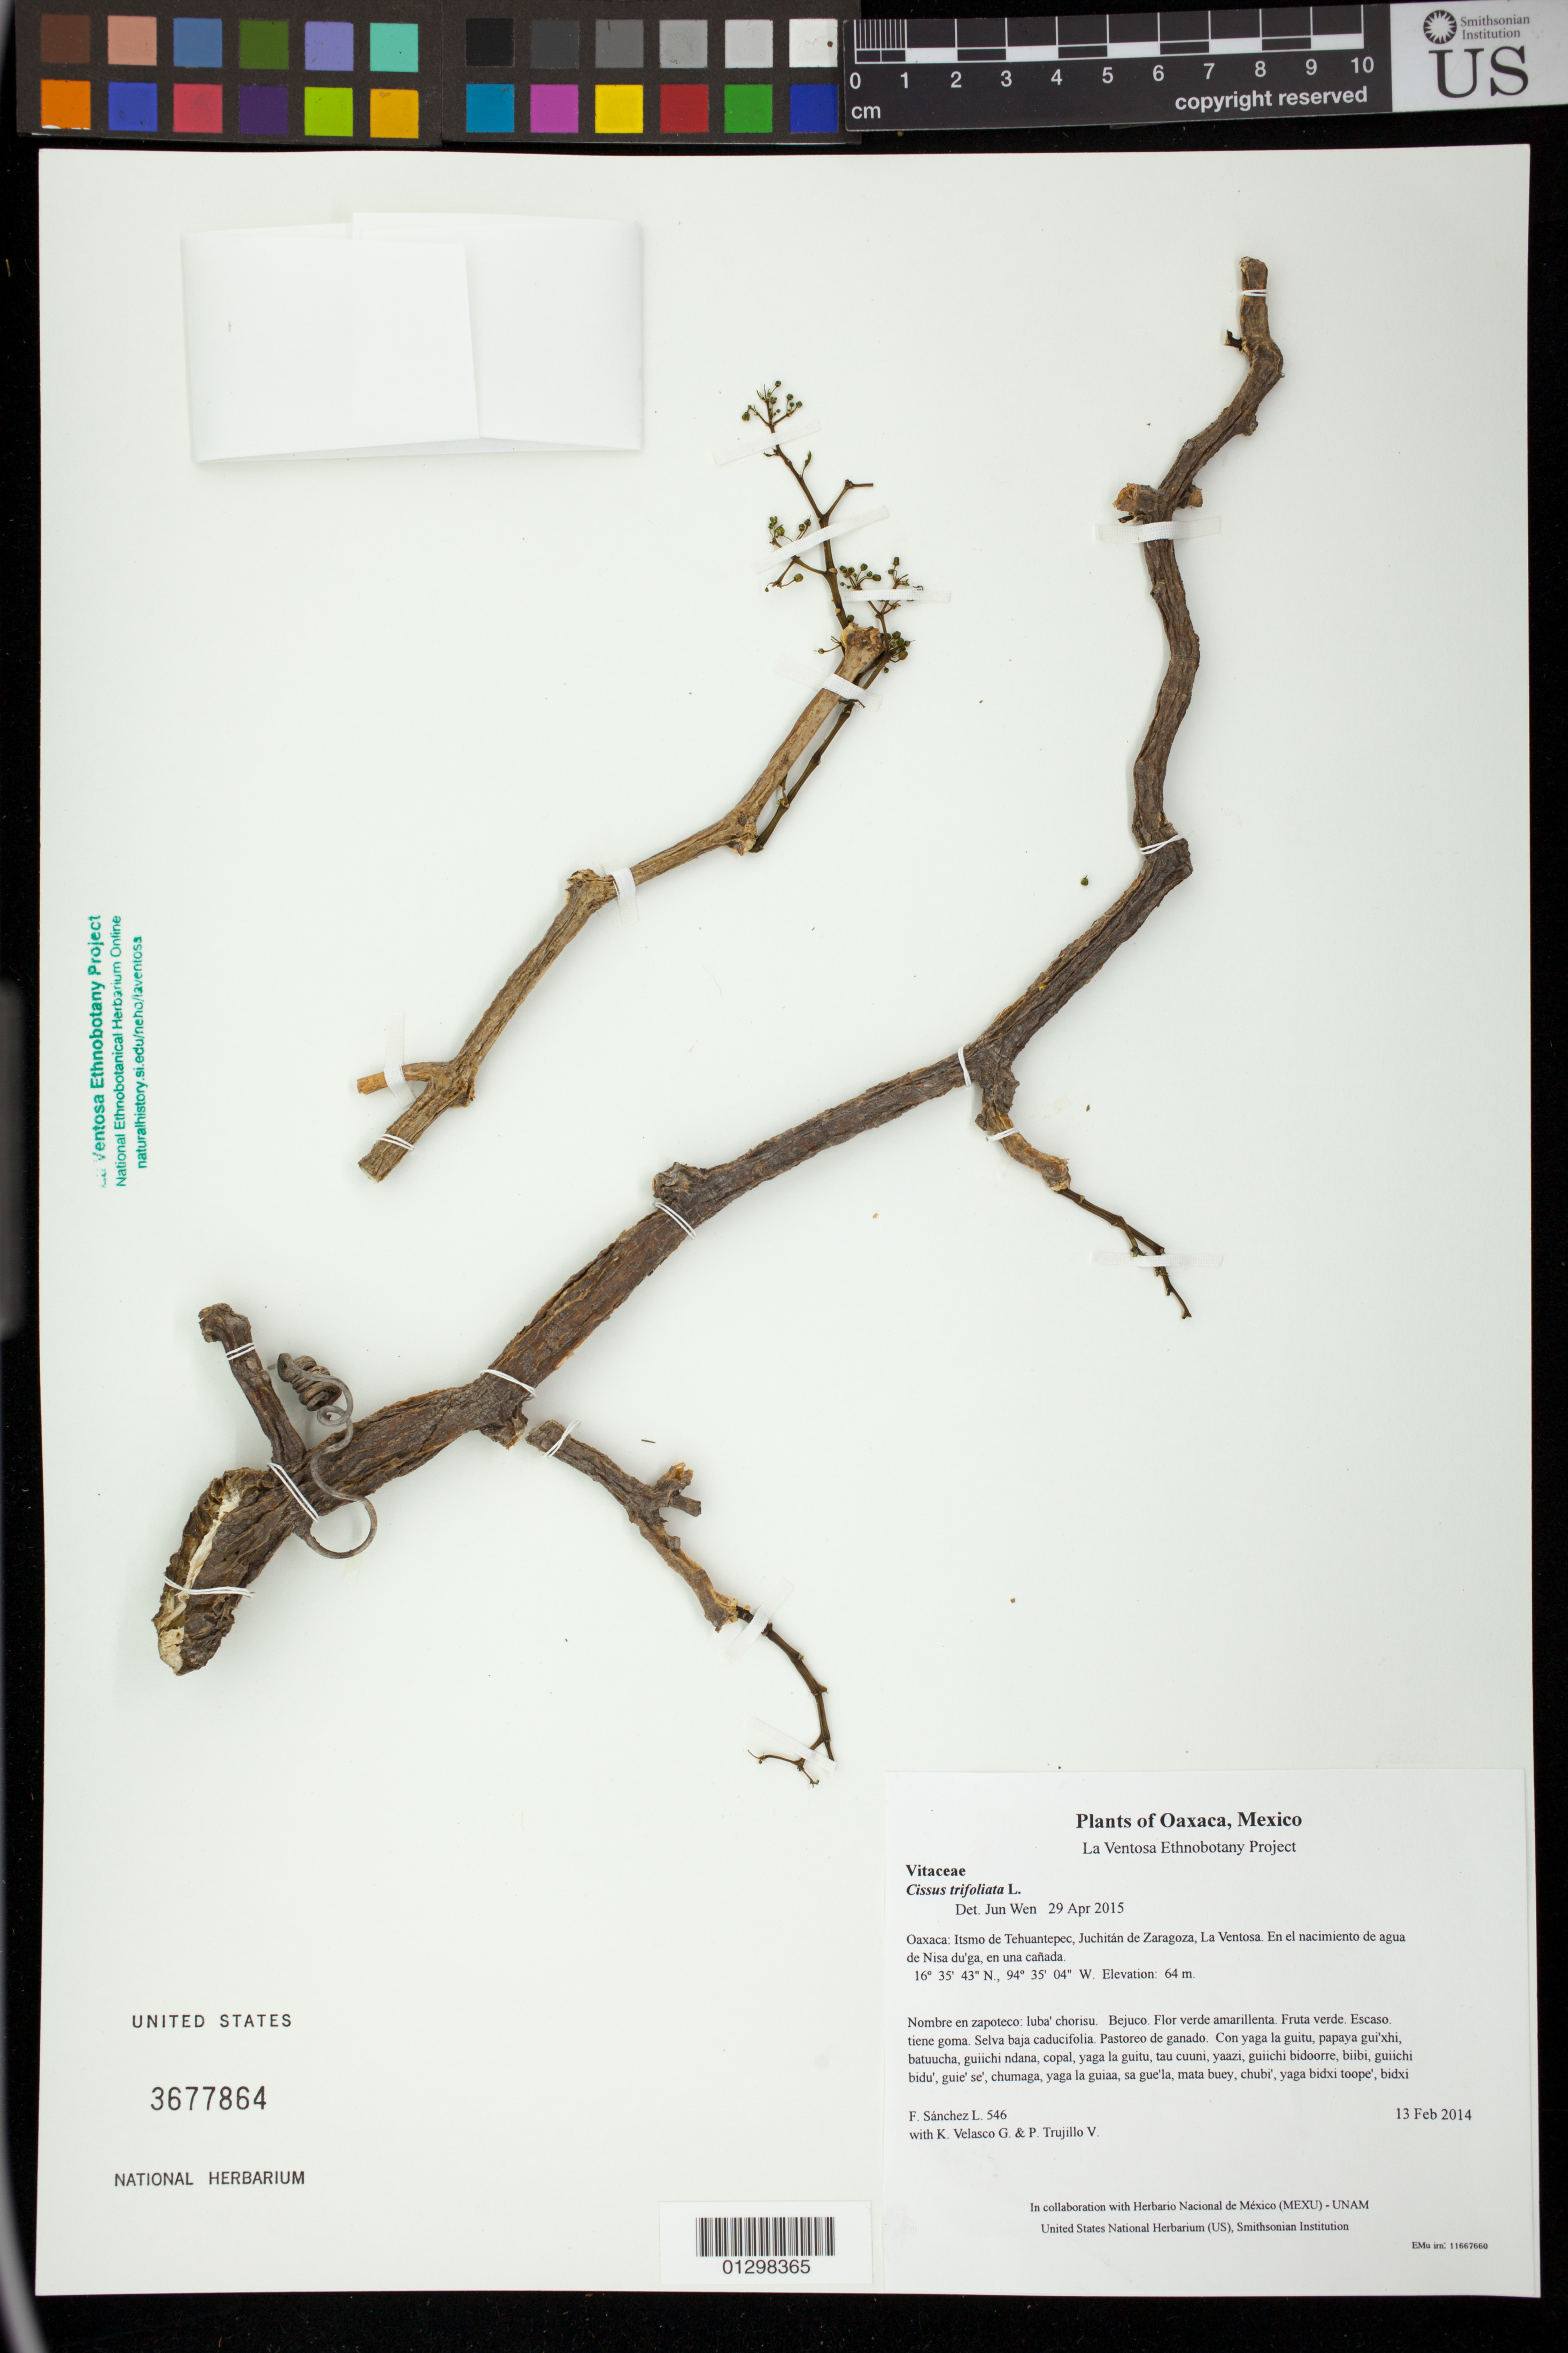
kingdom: Plantae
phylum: Tracheophyta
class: Magnoliopsida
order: Vitales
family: Vitaceae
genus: Cissus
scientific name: Cissus trifoliata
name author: (L.) L.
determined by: Wen, Jun, (BOT), Smithsonian Institution - National Museum of Natural History (UNITED STATES)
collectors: F. Sánchez L., K. Velasco G. & P. Trujillo V.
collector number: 546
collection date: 2014-02-13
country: Mexico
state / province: Oaxaca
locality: Itsmo de Tehuantepec, Juchitán de Zaragoza, La Ventosa. En el nacimiento de agua de Nisa du'ga, en una cañada.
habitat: Selva baja caducifolia. Pastoreo de ganado.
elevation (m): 64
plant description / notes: MEXU, SERO, US; Luba'. Guie' naga' naguchi ga. Cuaananaxhi naga'. Huaxie'.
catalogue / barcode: US 3677864